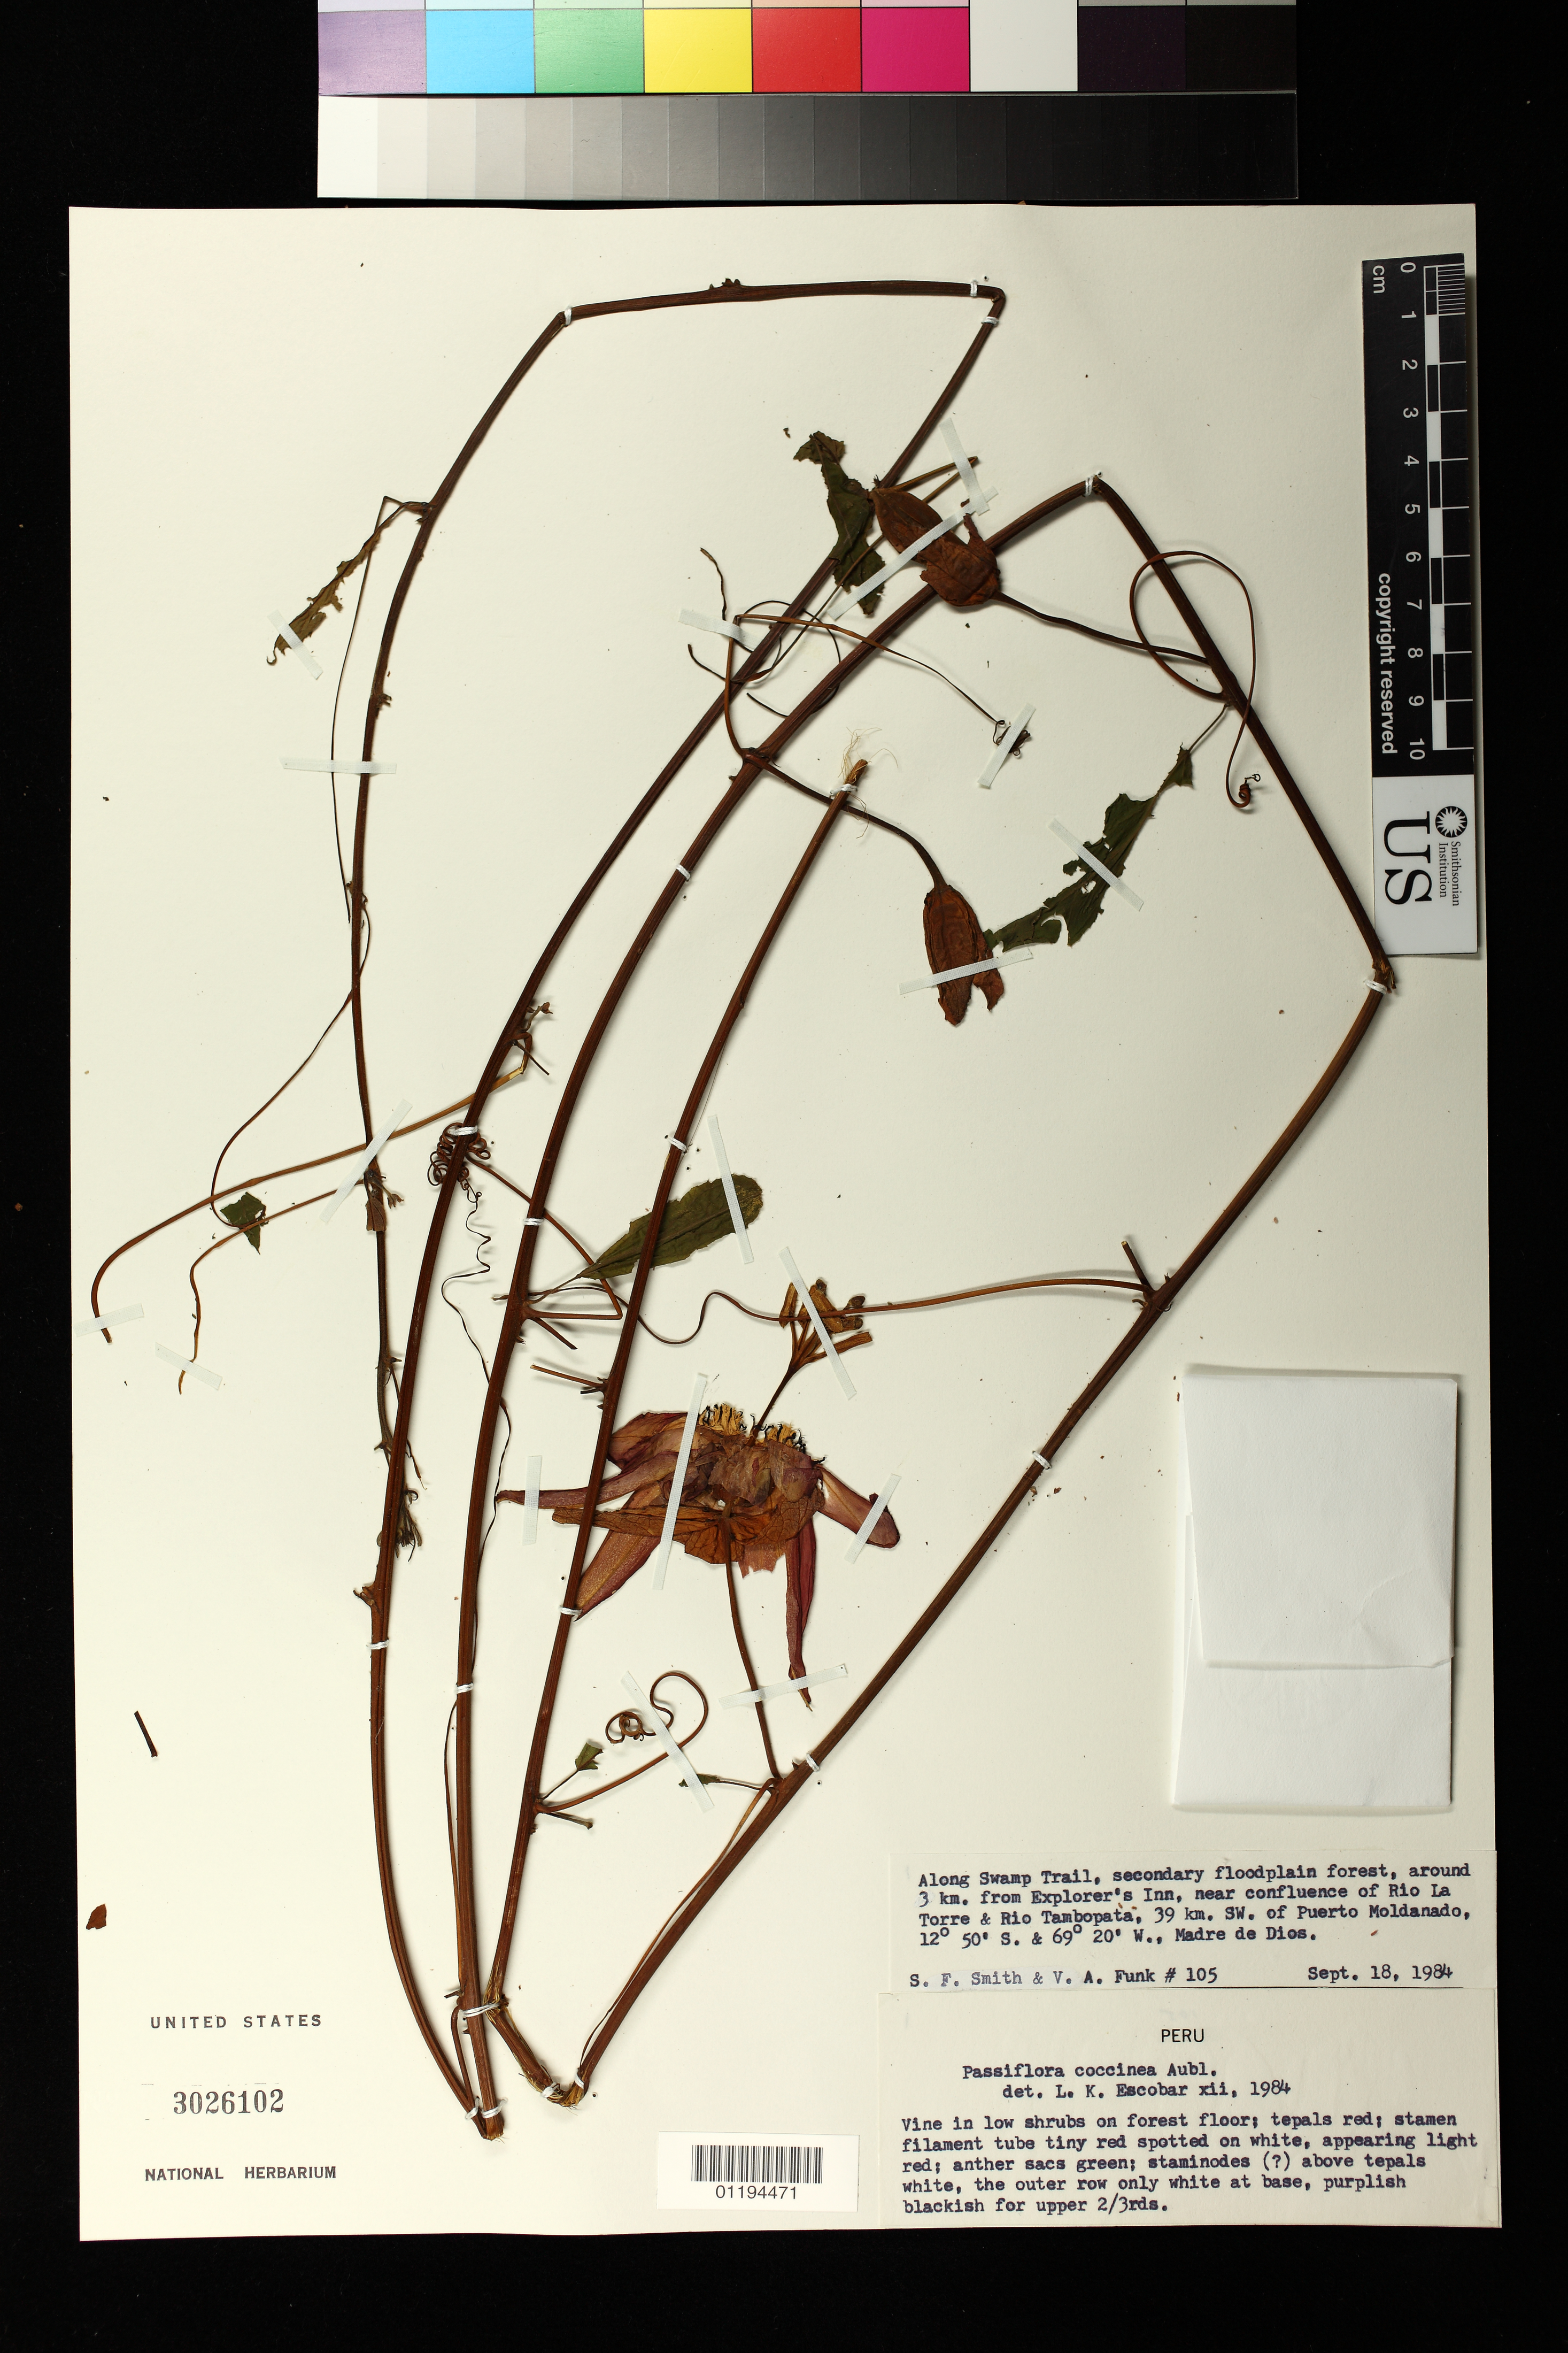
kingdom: Plantae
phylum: Tracheophyta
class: Magnoliopsida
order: Malpighiales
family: Passifloraceae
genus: Passiflora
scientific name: Passiflora coccinea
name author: Aubl.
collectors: S.F. Smith & V. Funk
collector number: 105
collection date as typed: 18 Sep 1984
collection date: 1984-09-18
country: Peru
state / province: Madre de Dios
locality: Along Swamp Trail, secondary floodplain forest, around 3 km. from Explorer's Inn, near confluence of Rio Tambopata & Rio La Torre, 39 km. SW of Puerto Moldanado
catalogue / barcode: US 3026102